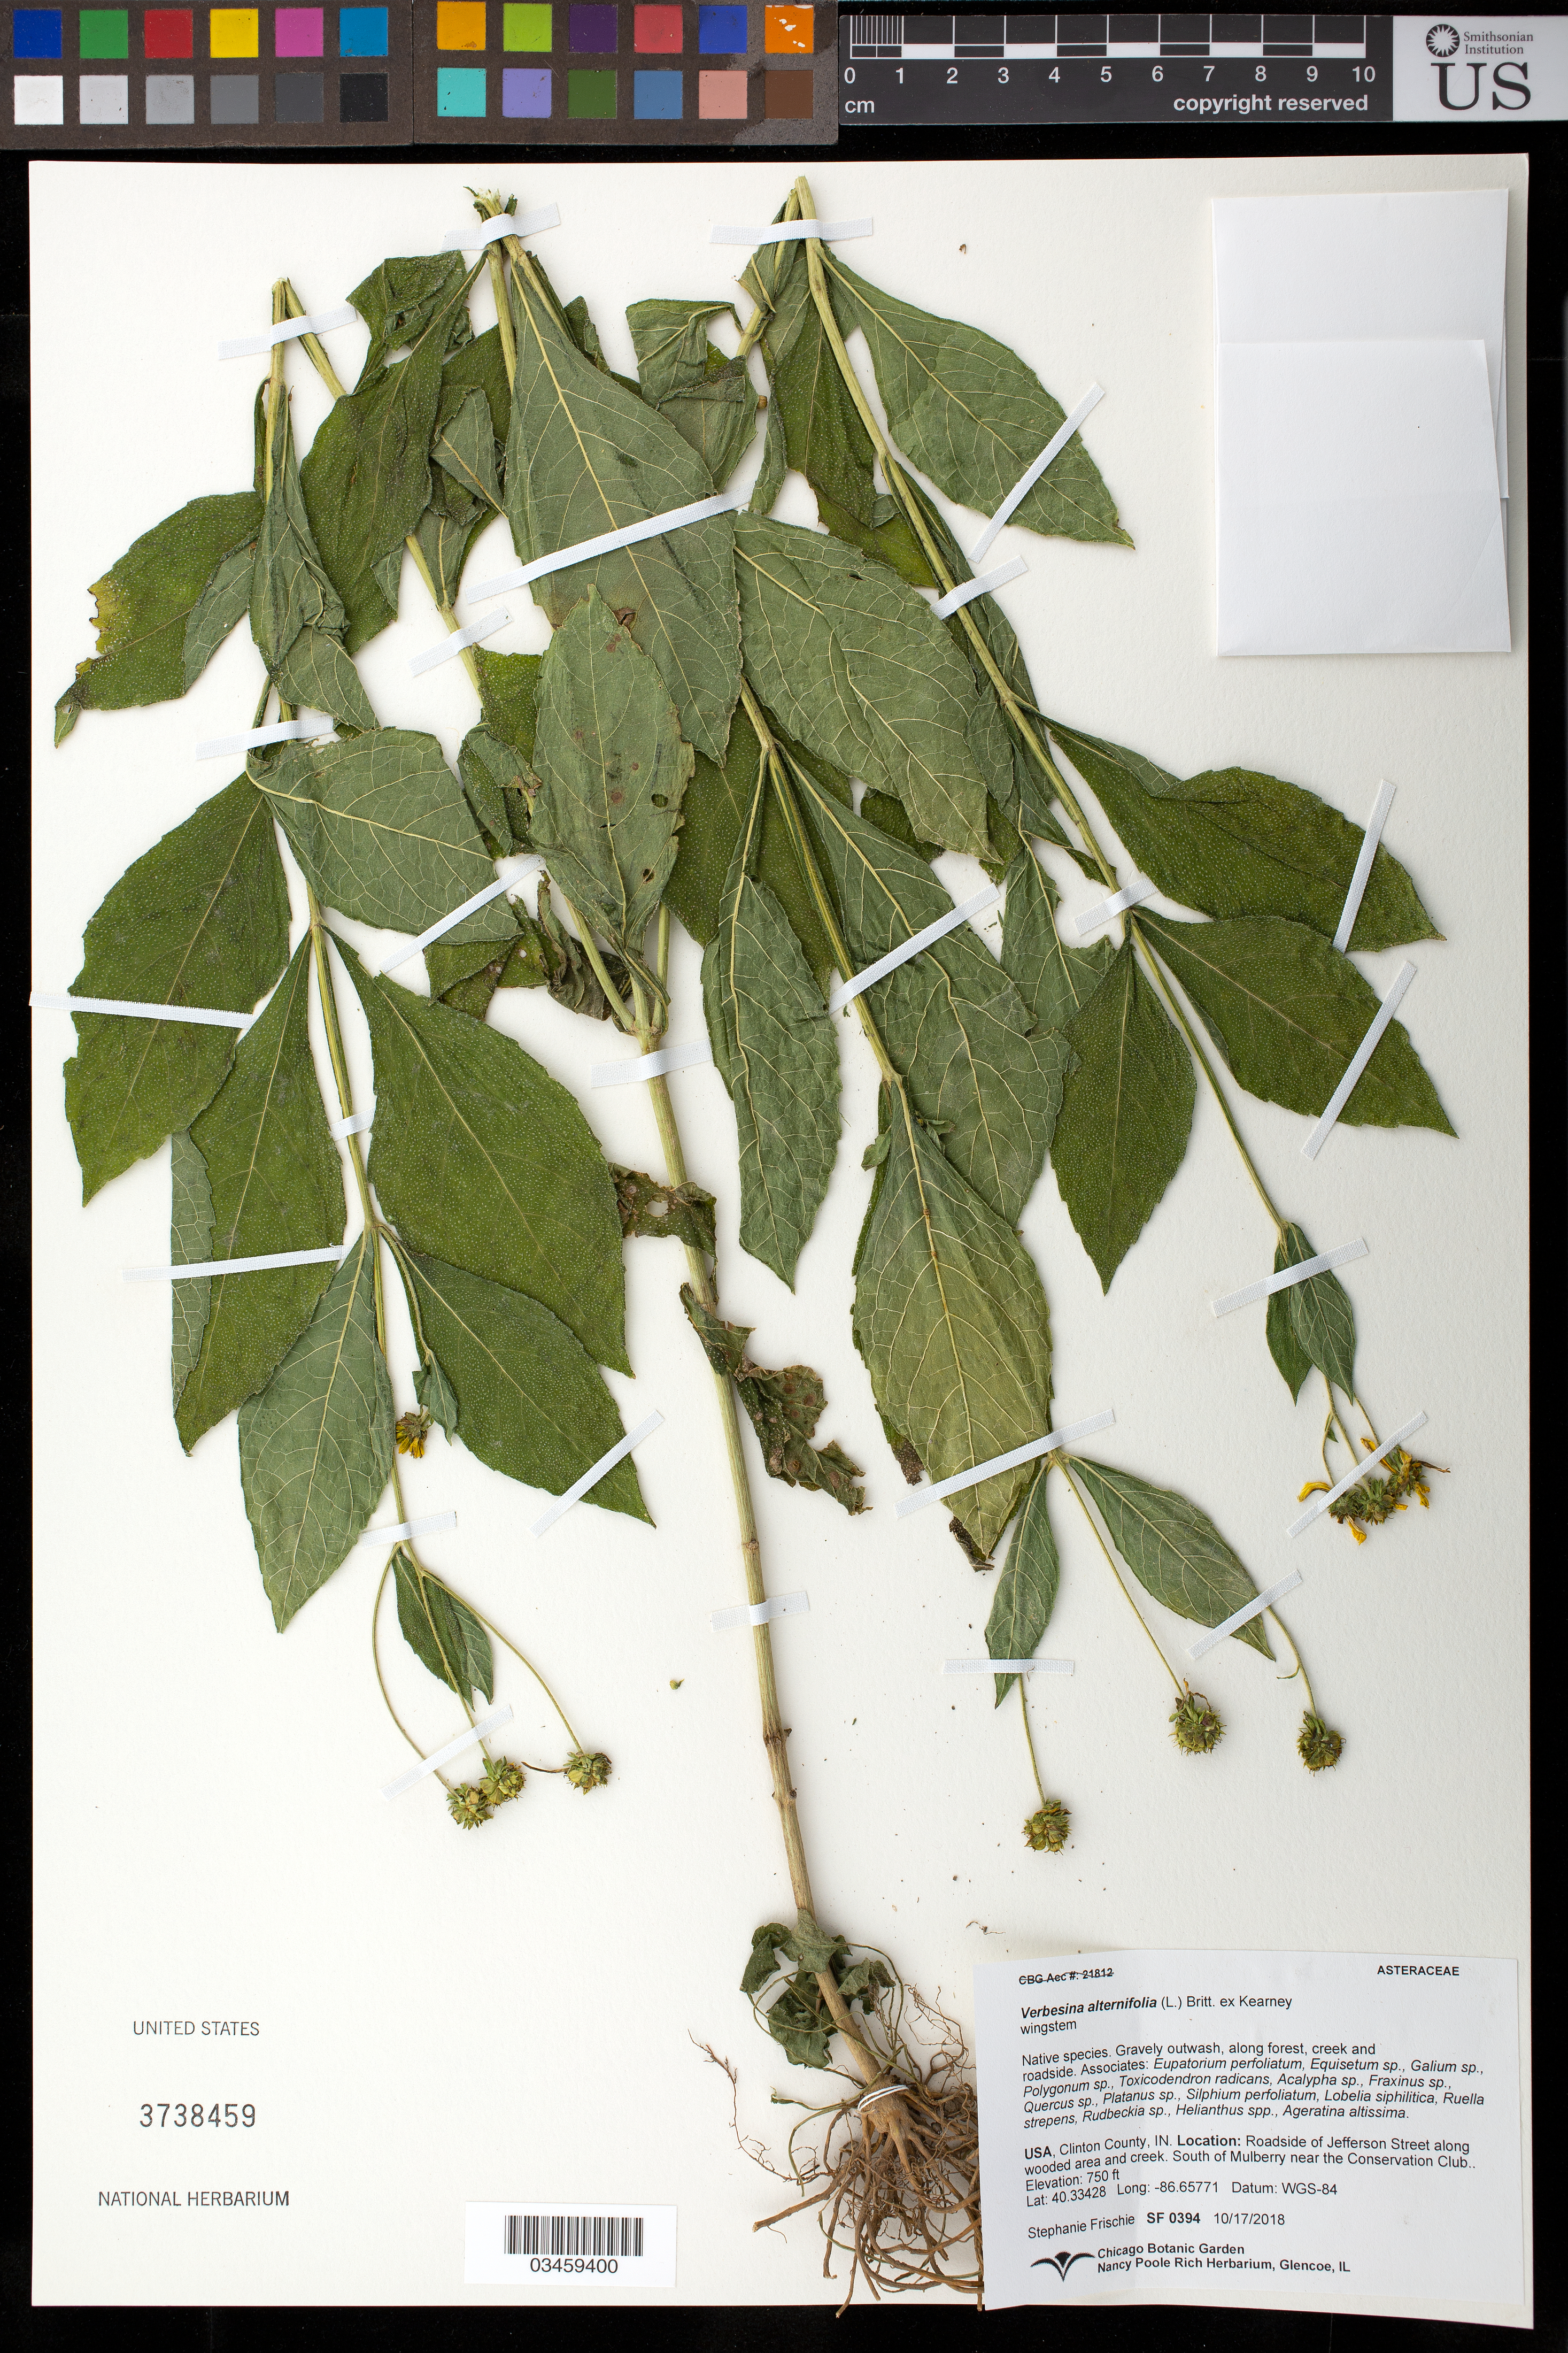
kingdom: Plantae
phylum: Tracheophyta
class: Magnoliopsida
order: Asterales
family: Asteraceae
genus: Verbesina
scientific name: Verbesina alternifolia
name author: (L.) Britton ex Kearney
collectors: S. Frischie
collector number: SF0394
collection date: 2018-10-17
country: United States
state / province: Indiana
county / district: Clinton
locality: Roadside of Jefferson Street along wooded area and creek. S of Mulberry near the Conservation Club.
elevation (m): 229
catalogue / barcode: US 3738459